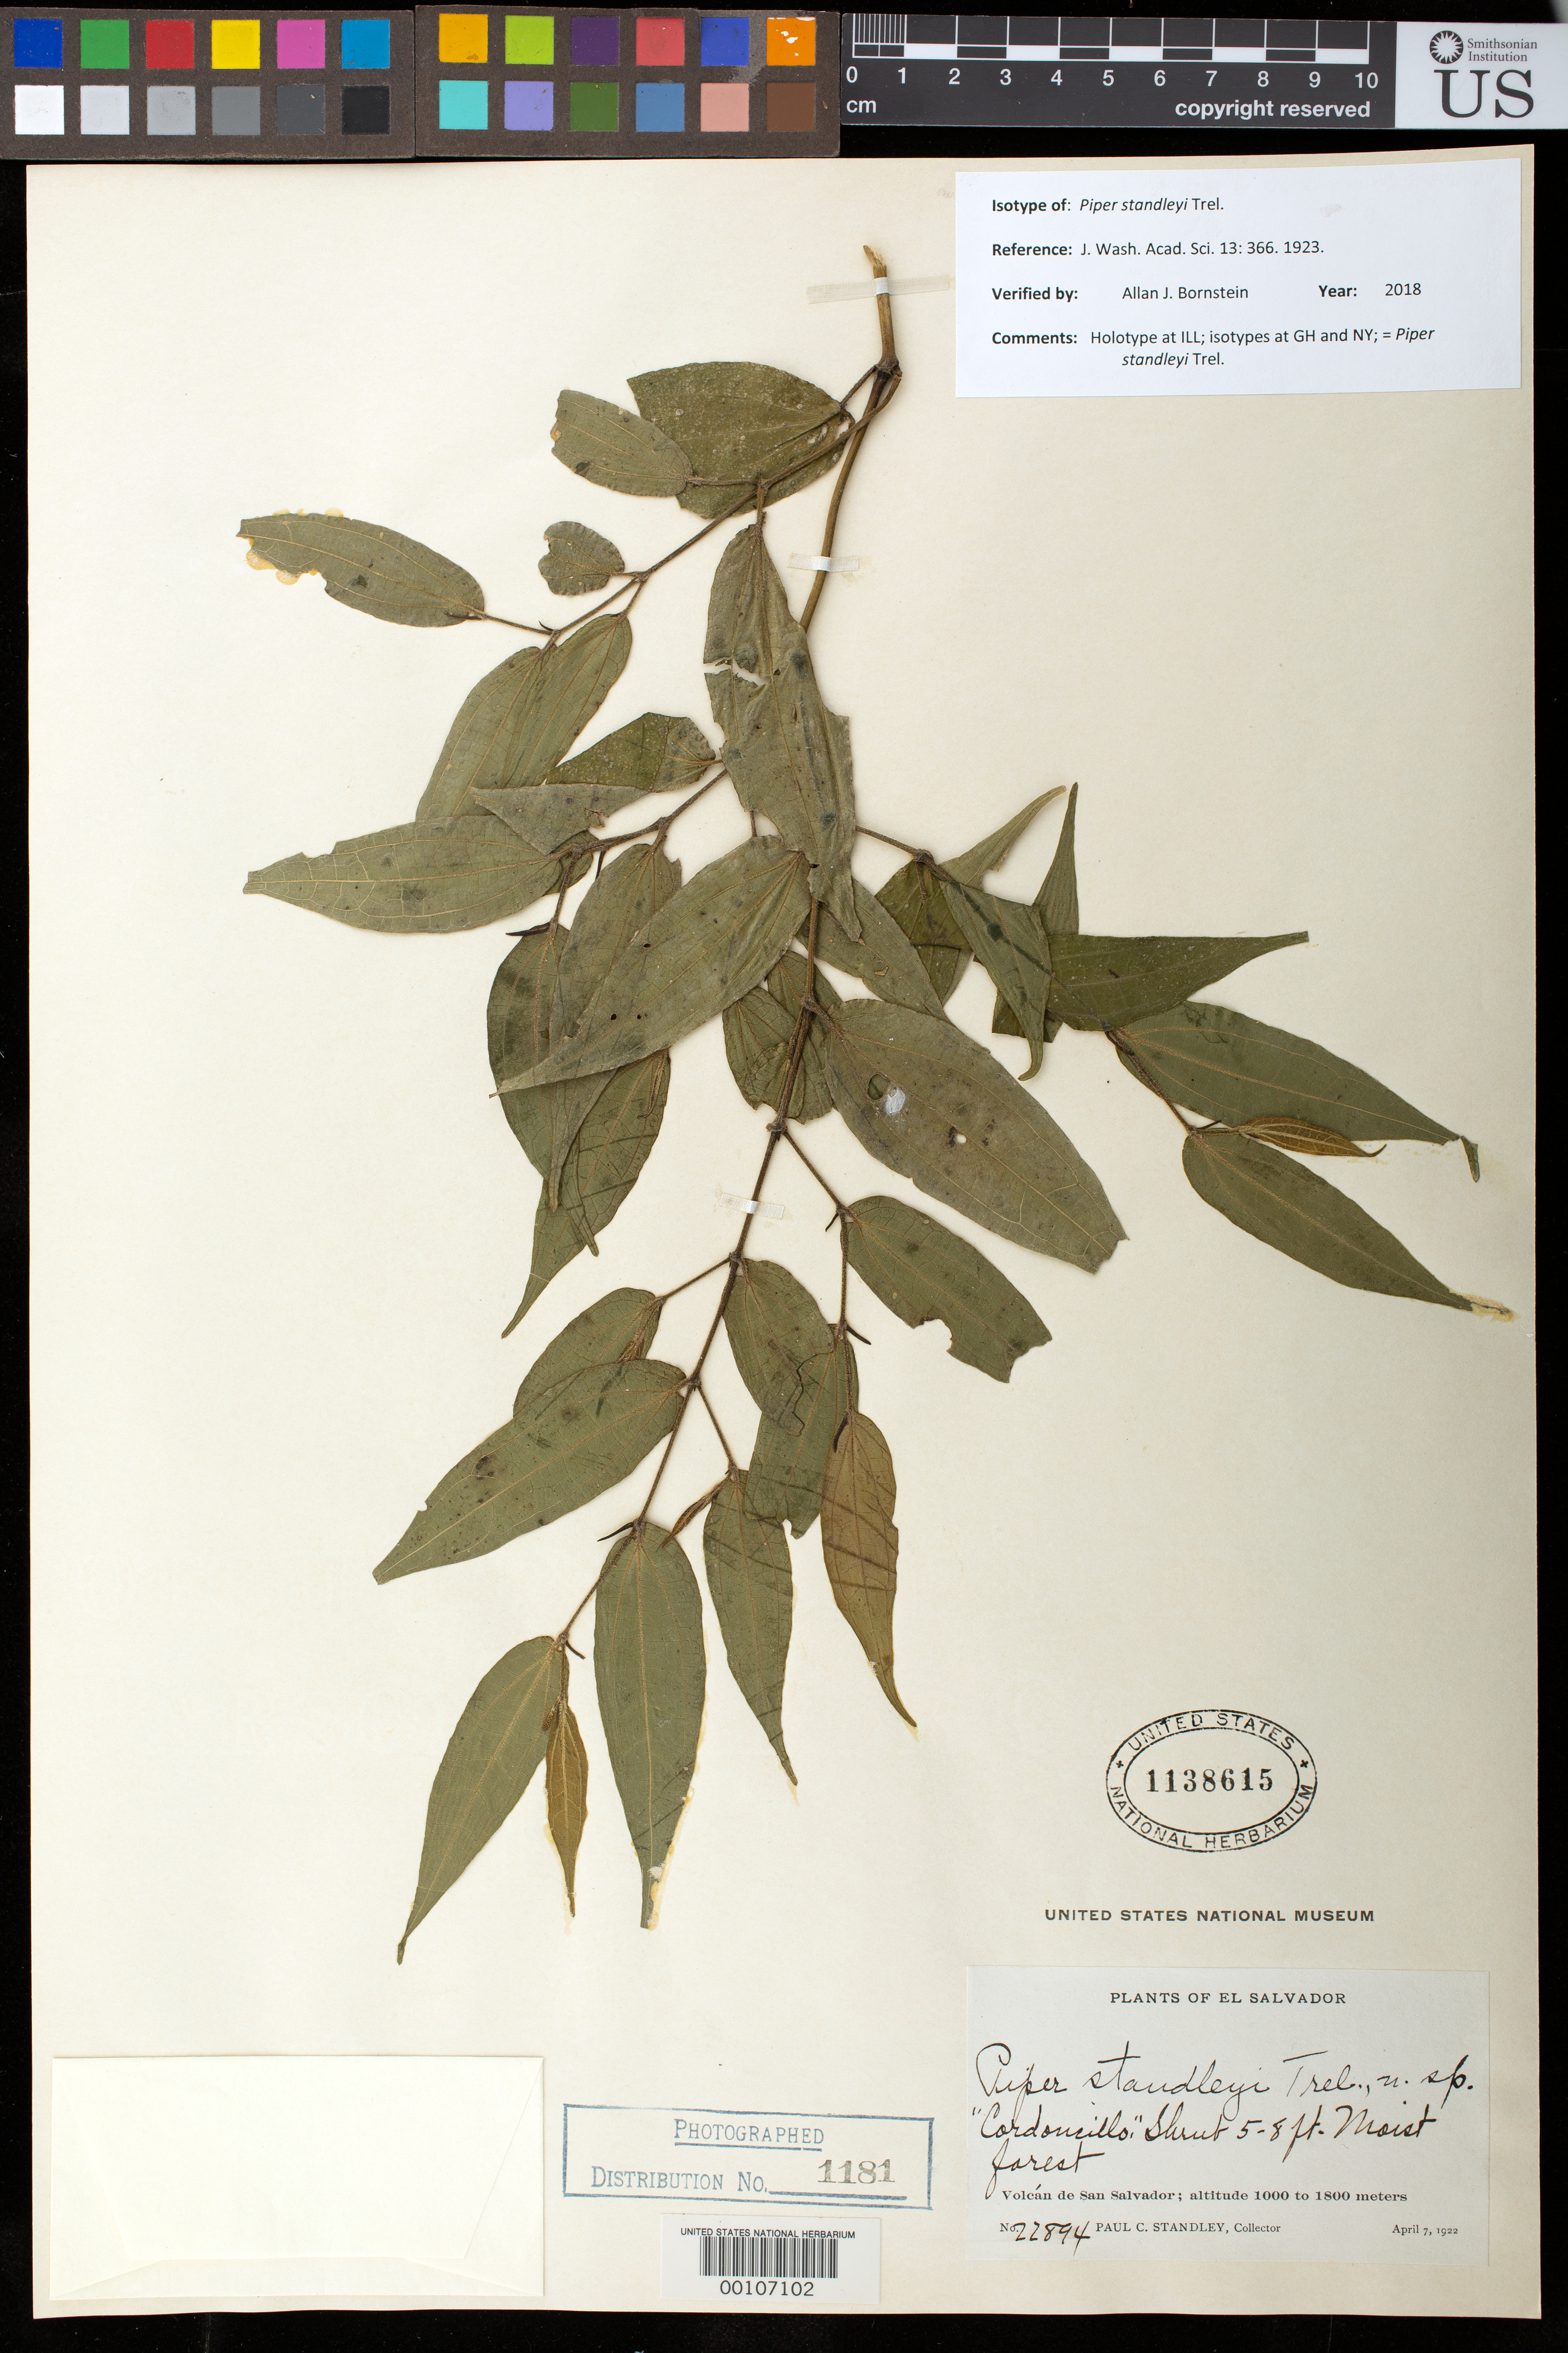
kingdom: Plantae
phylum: Tracheophyta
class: Magnoliopsida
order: Piperales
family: Piperaceae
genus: Piper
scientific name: Piper standleyi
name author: Trel.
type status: Isotype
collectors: P. C. Standley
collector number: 22894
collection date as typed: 07 Apr 1922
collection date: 1922-04-07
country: El Salvador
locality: Volcan de San Salvador.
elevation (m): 1800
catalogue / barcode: US 1138615